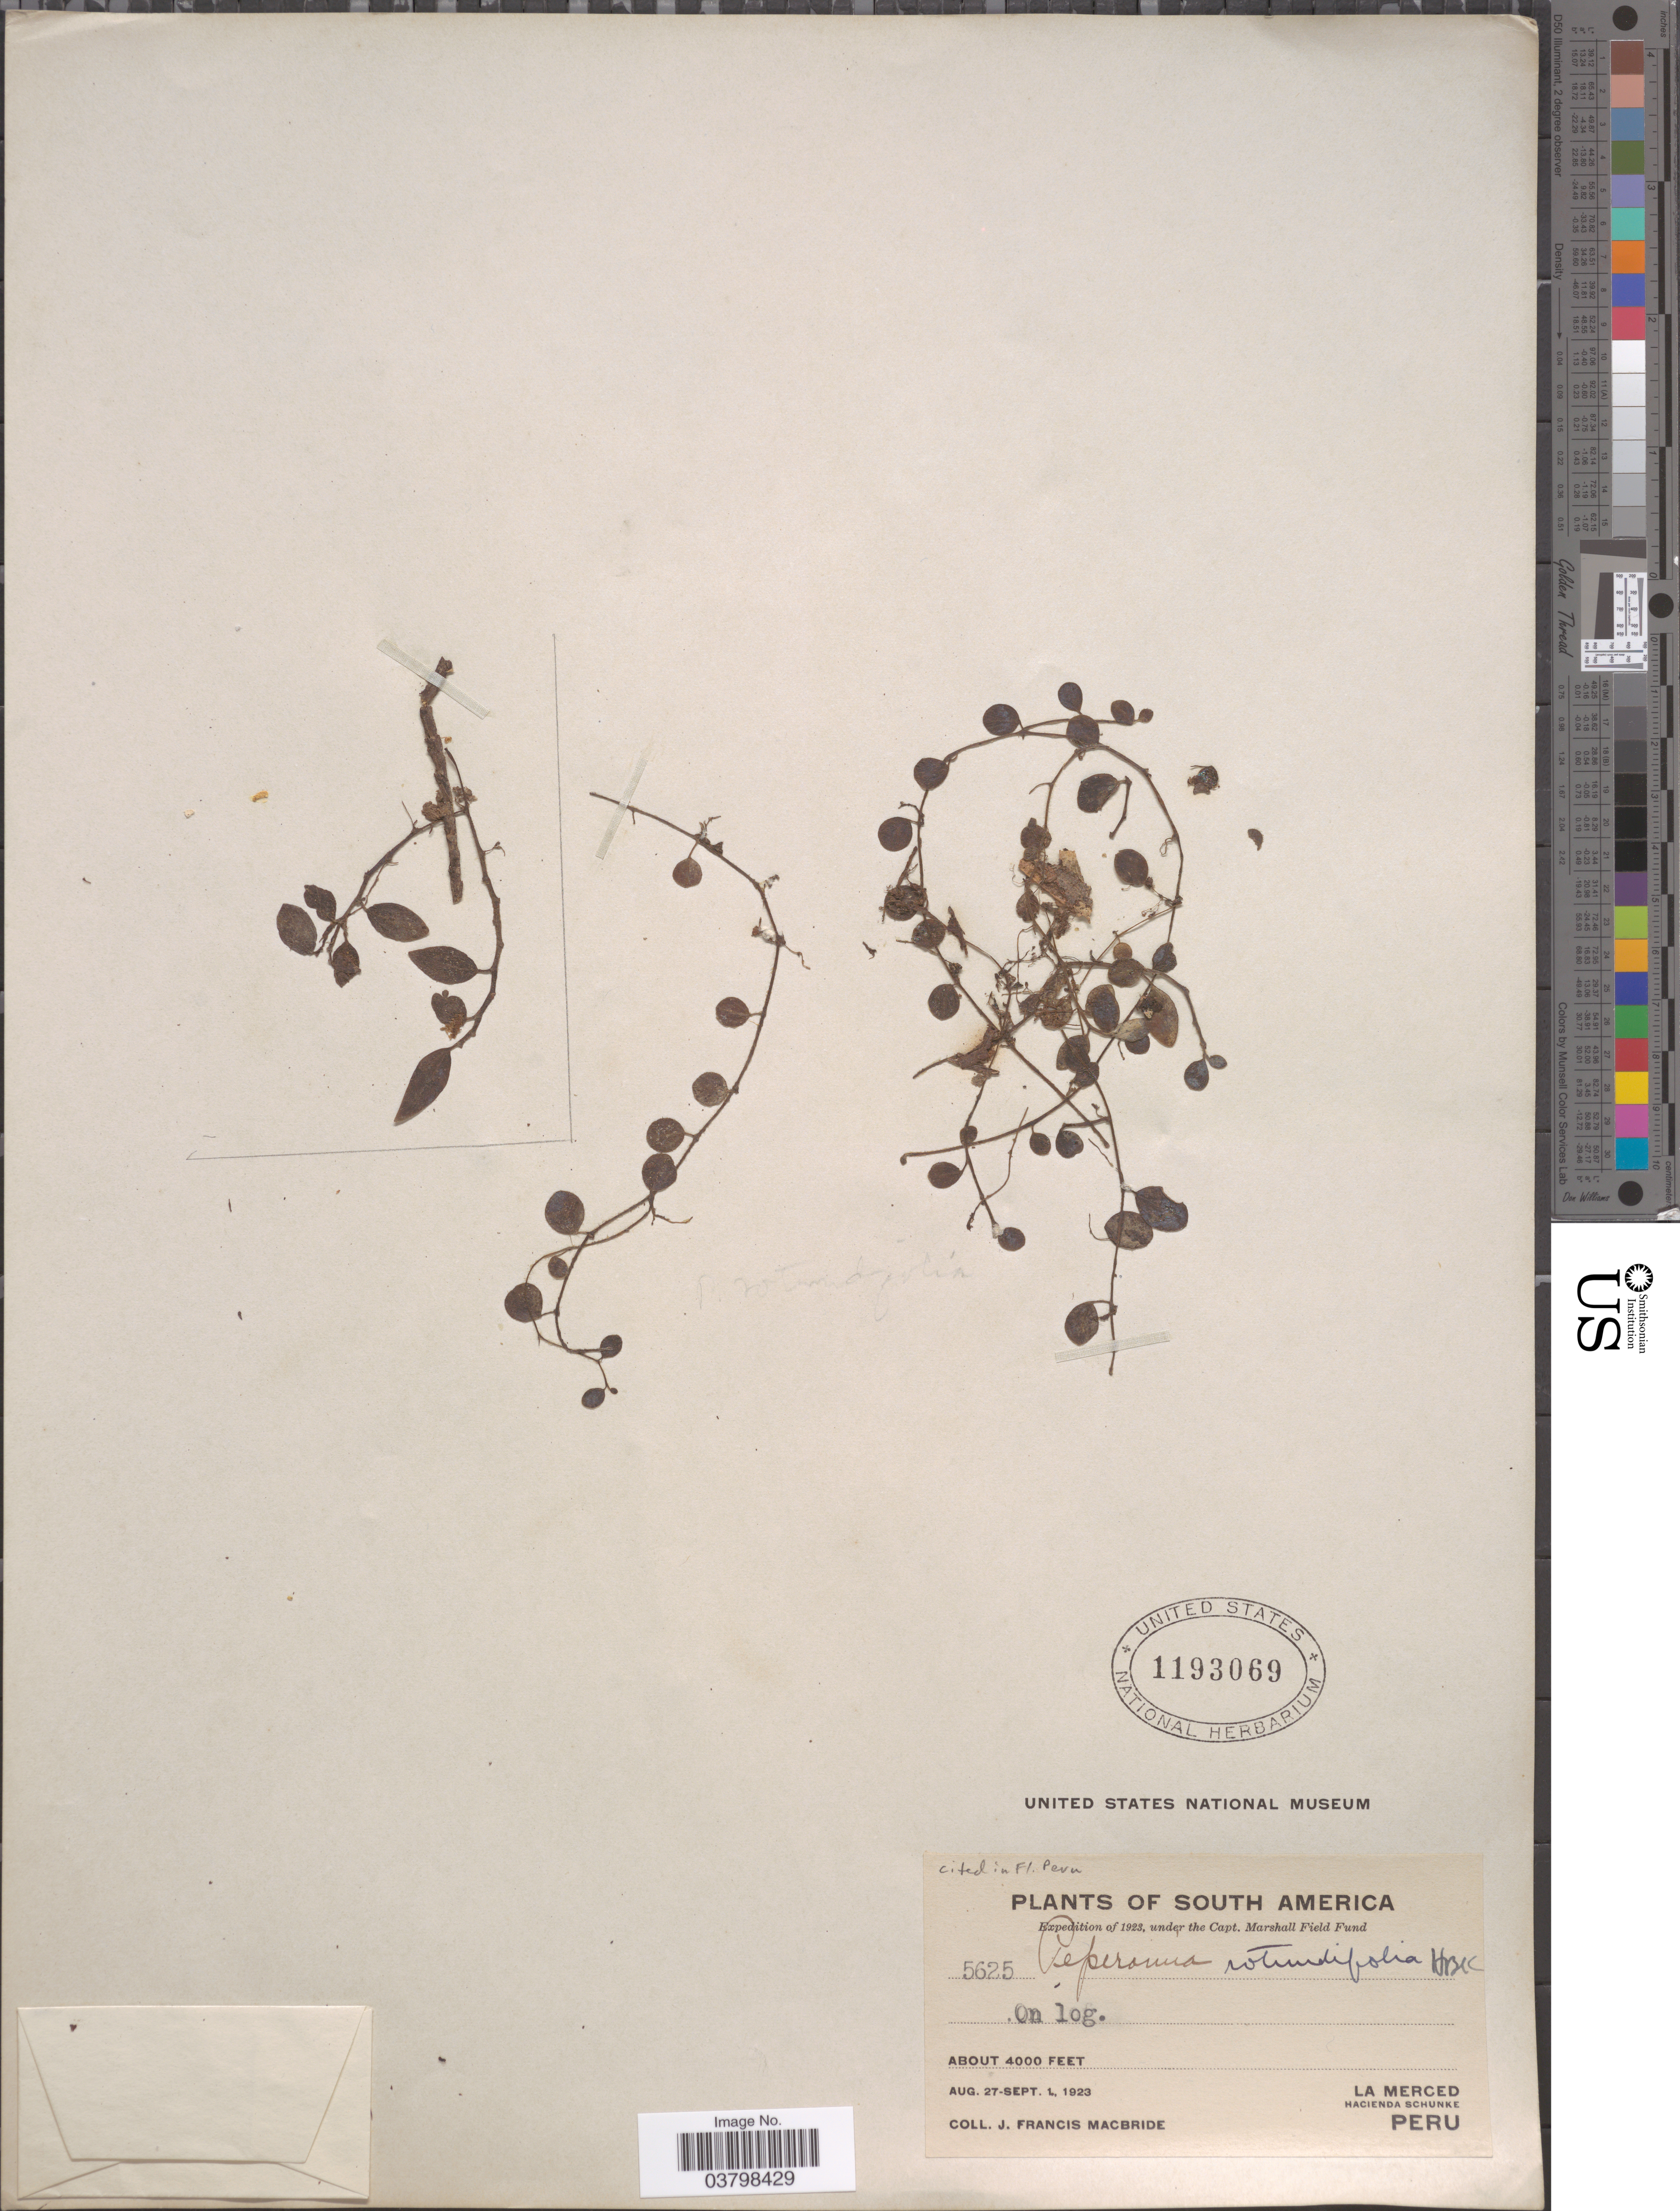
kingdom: Plantae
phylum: Tracheophyta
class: Magnoliopsida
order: Piperales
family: Piperaceae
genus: Peperomia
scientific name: Peperomia rotundifolia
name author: (L.) Kunth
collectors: J. F. Macbride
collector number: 5625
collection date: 1923-08-27/1923-09-01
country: Peru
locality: La Merced. Hacienda Schunke.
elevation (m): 1219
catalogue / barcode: US 1193069